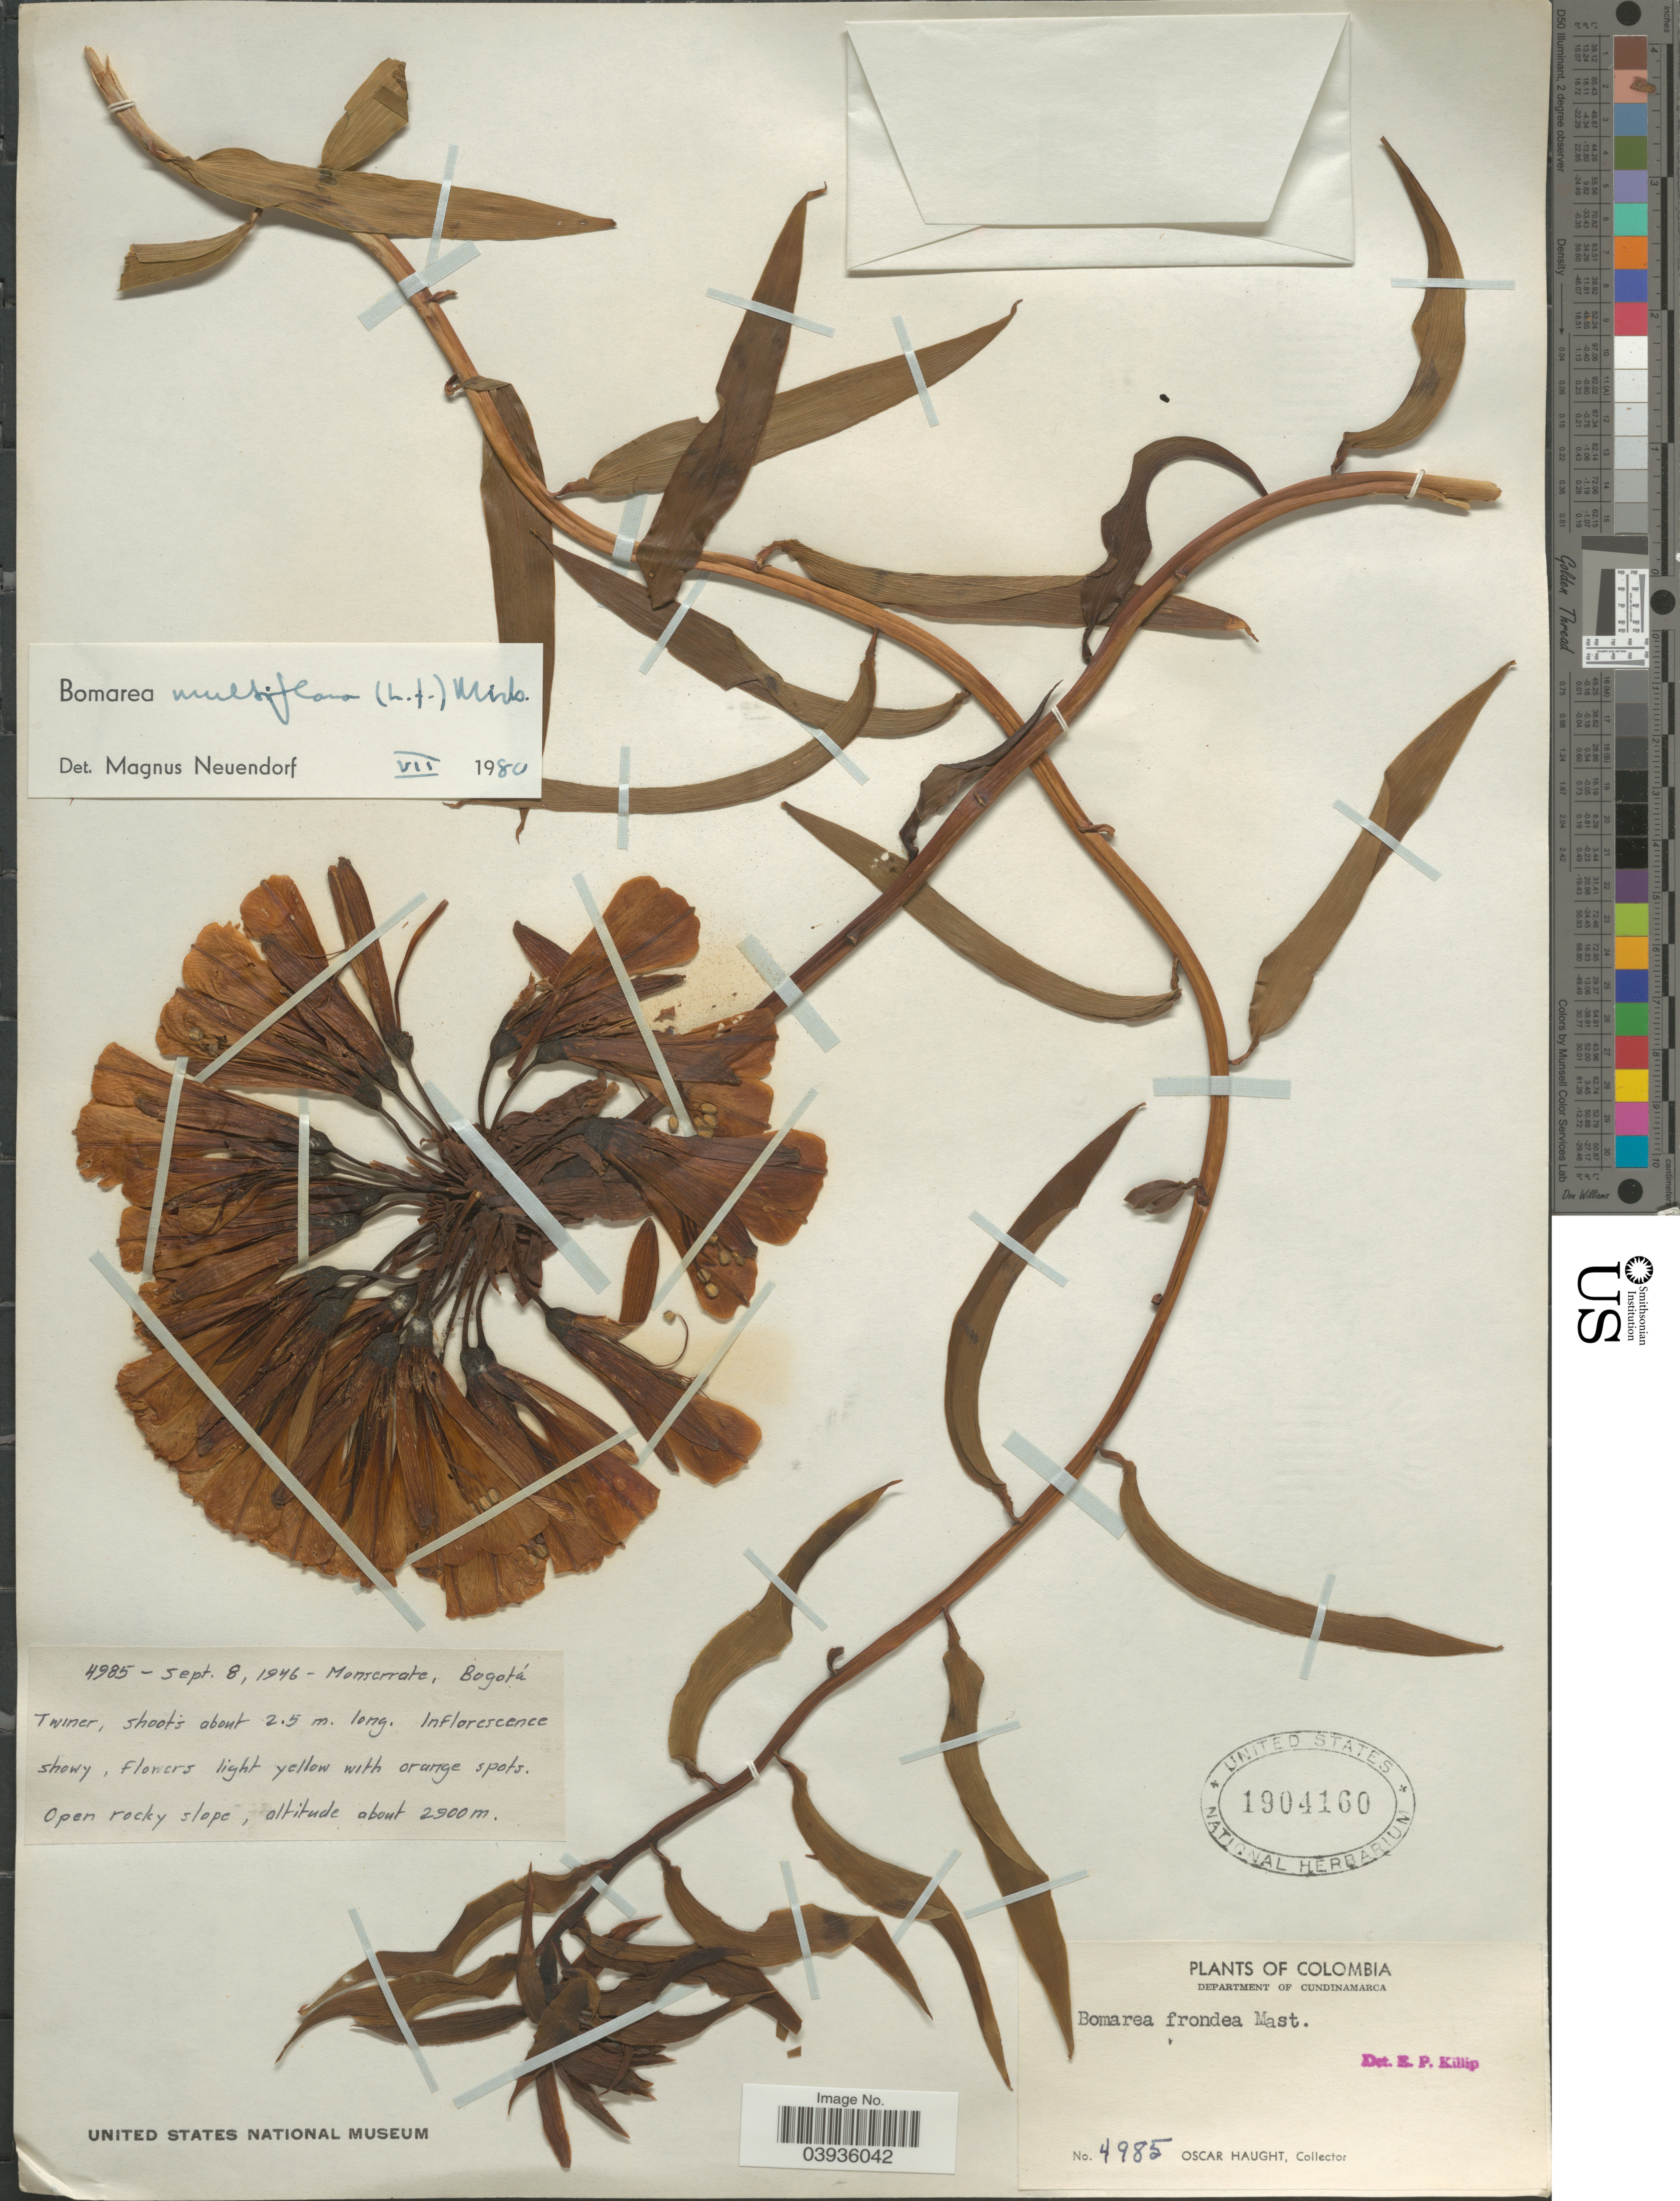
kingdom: Plantae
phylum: Tracheophyta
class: Liliopsida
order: Liliales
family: Alstroemeriaceae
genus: Bomarea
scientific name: Bomarea multiflora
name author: (L. f.) Mirb.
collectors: O. L. Haught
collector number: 4985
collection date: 1946-09-08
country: Colombia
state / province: Cundinamarca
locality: Department of Cundinamarca. Monserrate, Bogotá Twiner.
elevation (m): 2900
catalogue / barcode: US 1904160